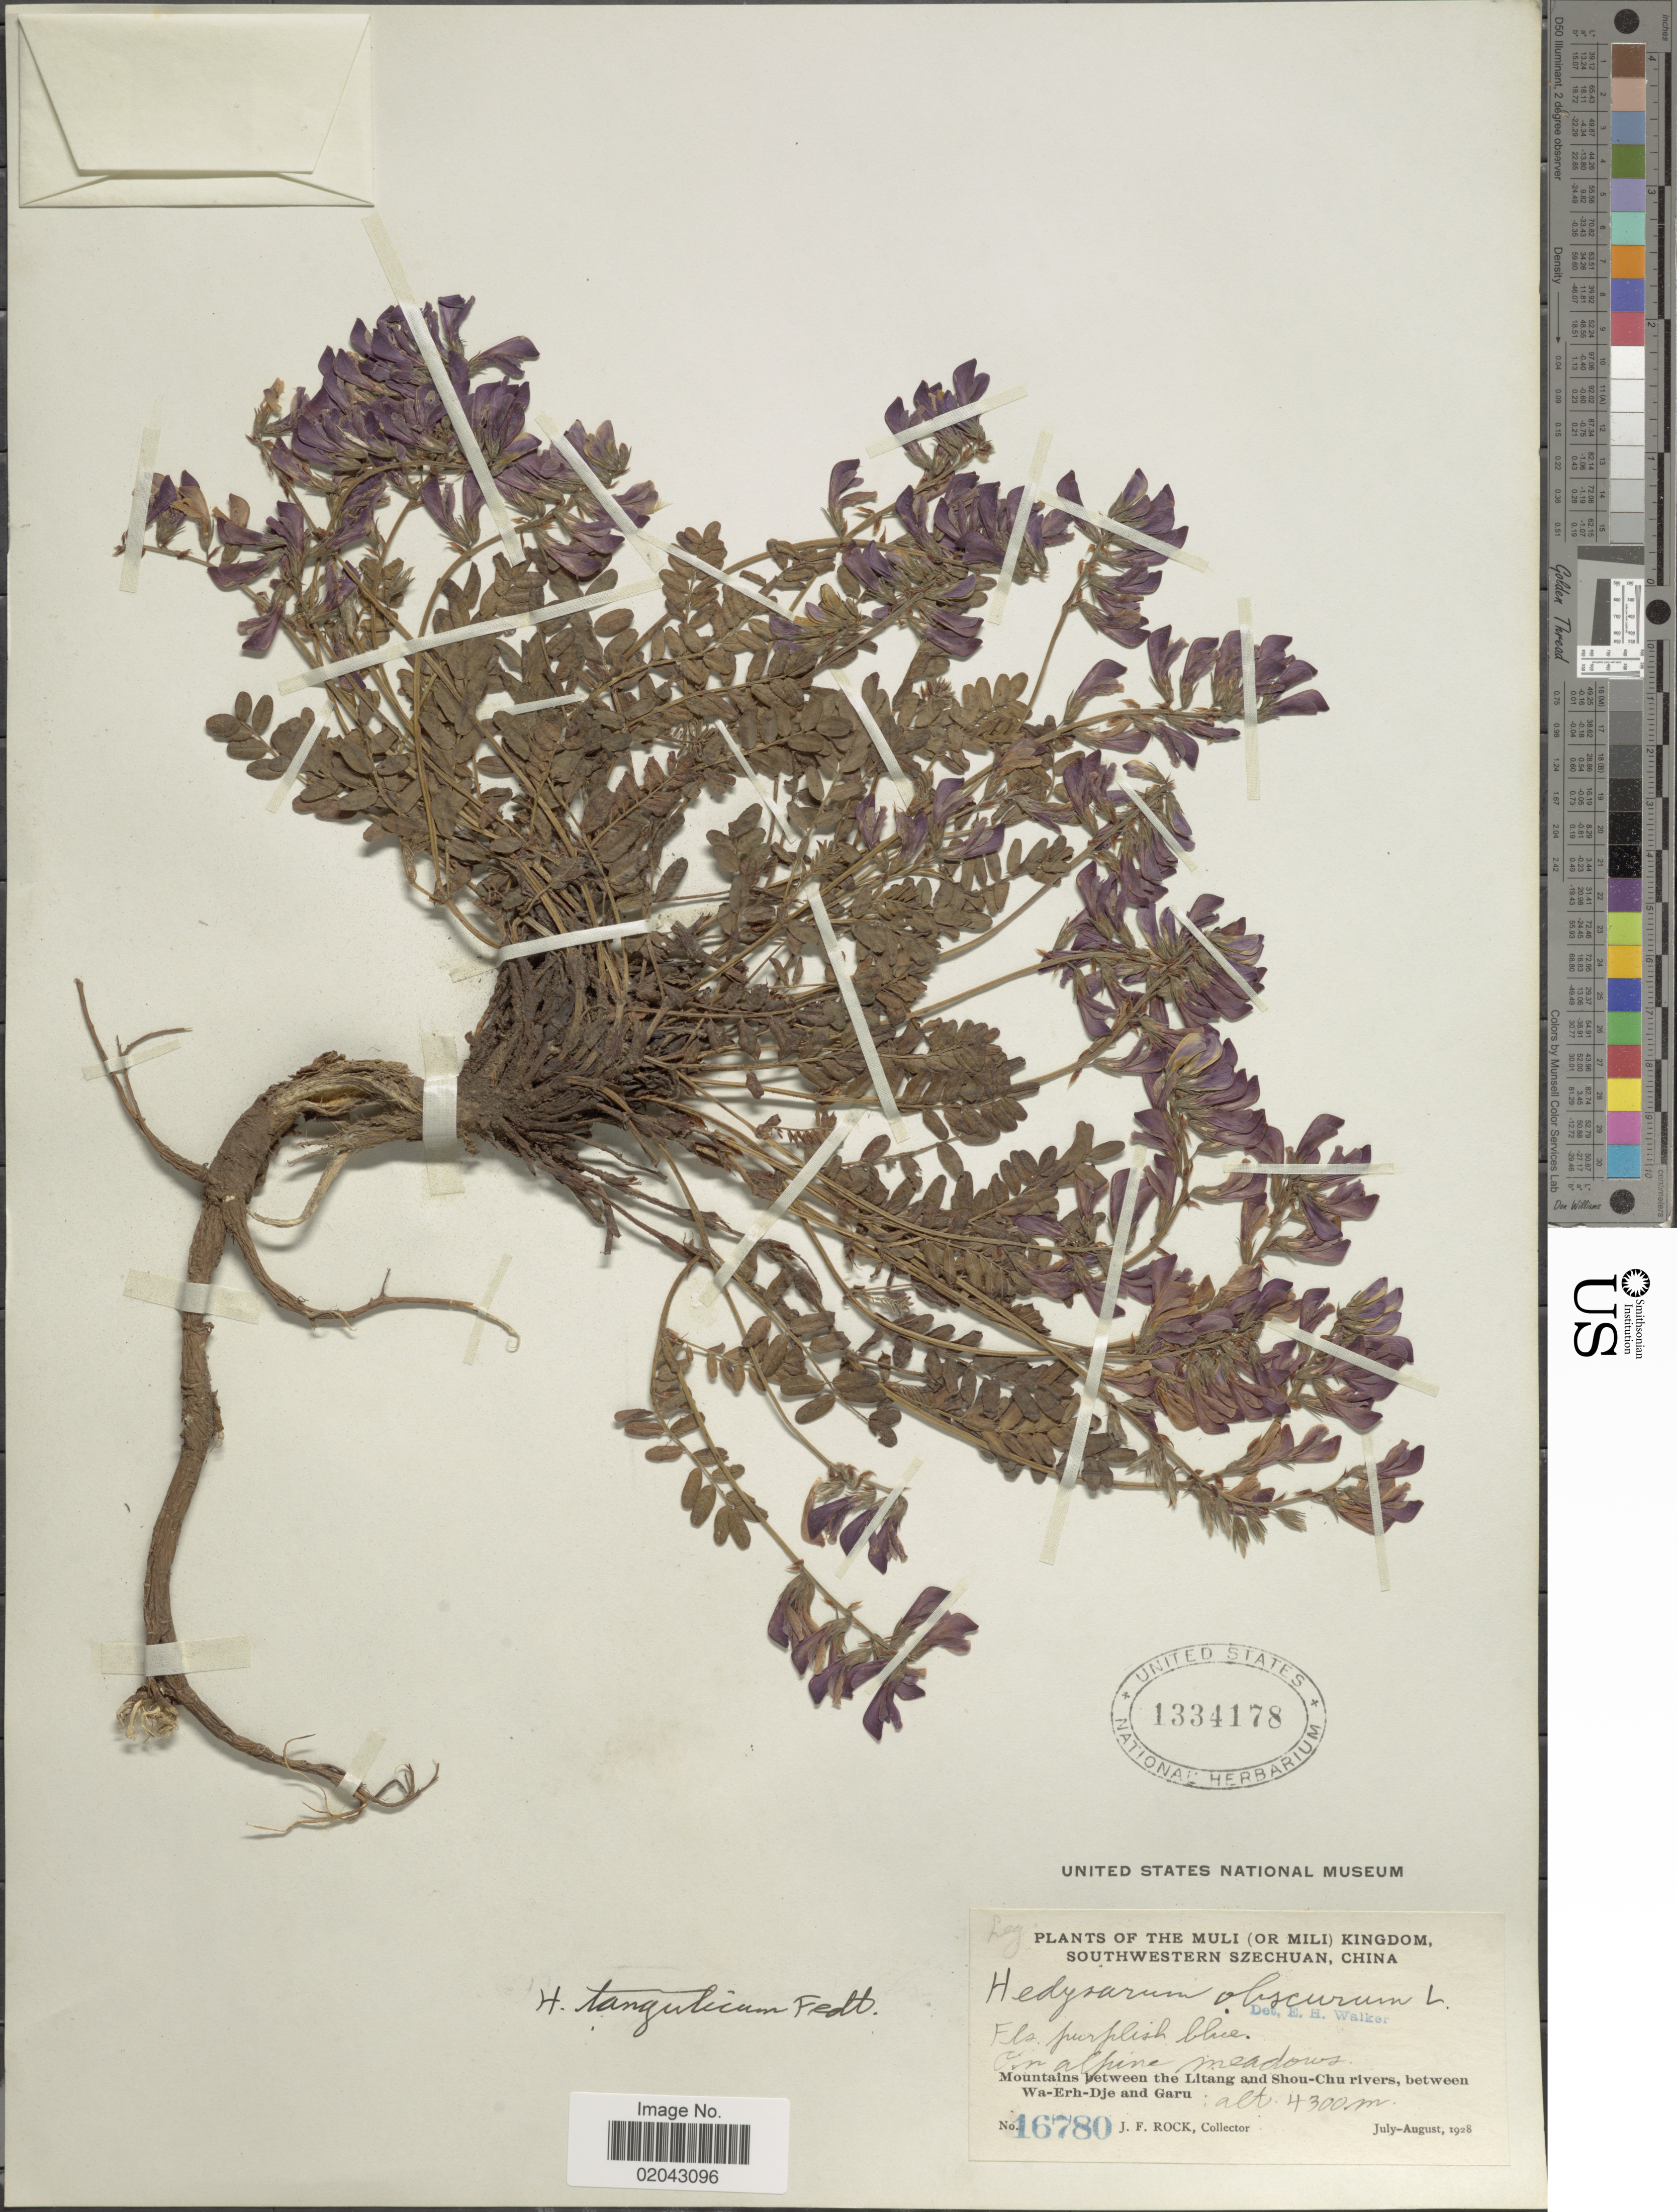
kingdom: Plantae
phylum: Tracheophyta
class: Magnoliopsida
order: Fabales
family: Fabaceae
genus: Hedysarum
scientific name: Hedysarum tanguticum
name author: B. Fedtsch.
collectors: J. Rock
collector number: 16780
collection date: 1928-07/1928-08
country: China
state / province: Sichuan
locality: Muli (or Mili) Kingdom southwestern Szechwan, Mountains between the Litang and Shou-Chu rivers, between Wa-Erh-Dje and Garu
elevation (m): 4300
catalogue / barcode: US 1334178